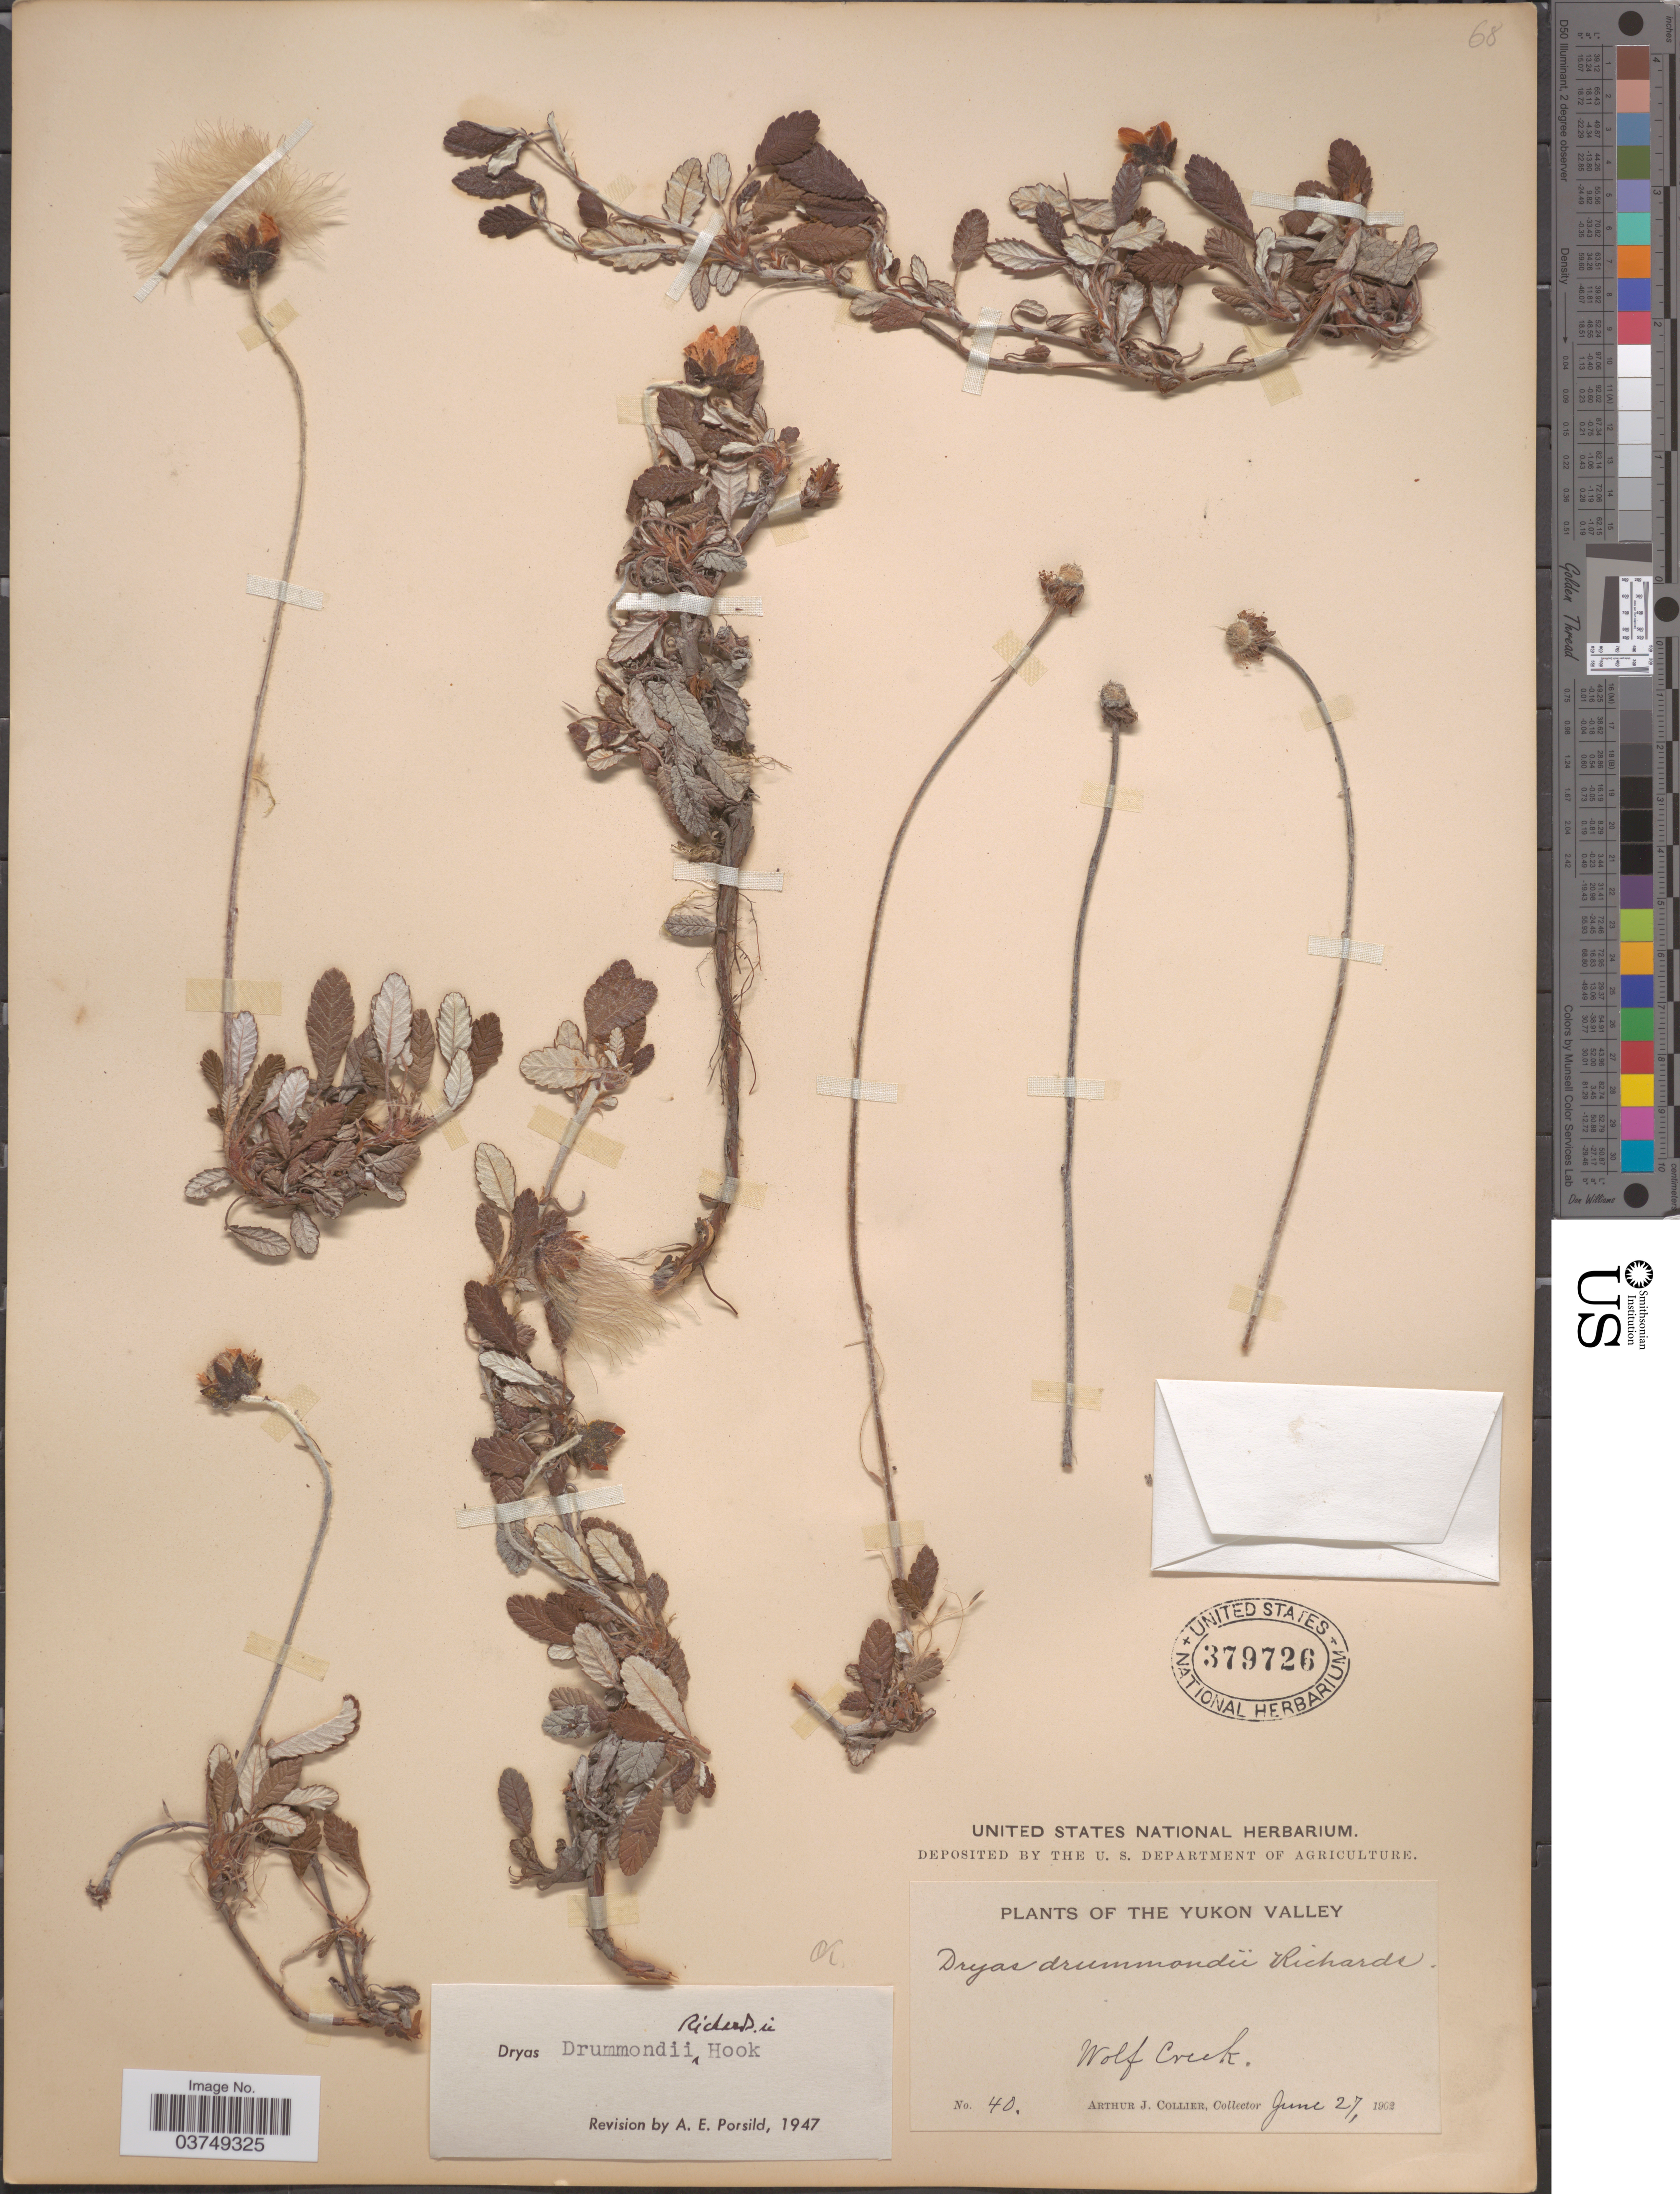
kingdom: Plantae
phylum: Tracheophyta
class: Magnoliopsida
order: Rosales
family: Rosaceae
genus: Dryas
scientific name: Dryas drummondii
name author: Hook. & Richardson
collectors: A. Collier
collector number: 40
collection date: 1962-06-27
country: Canada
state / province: Yukon Territory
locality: The Yukon Valley. Wolf Creek.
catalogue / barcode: US 379726